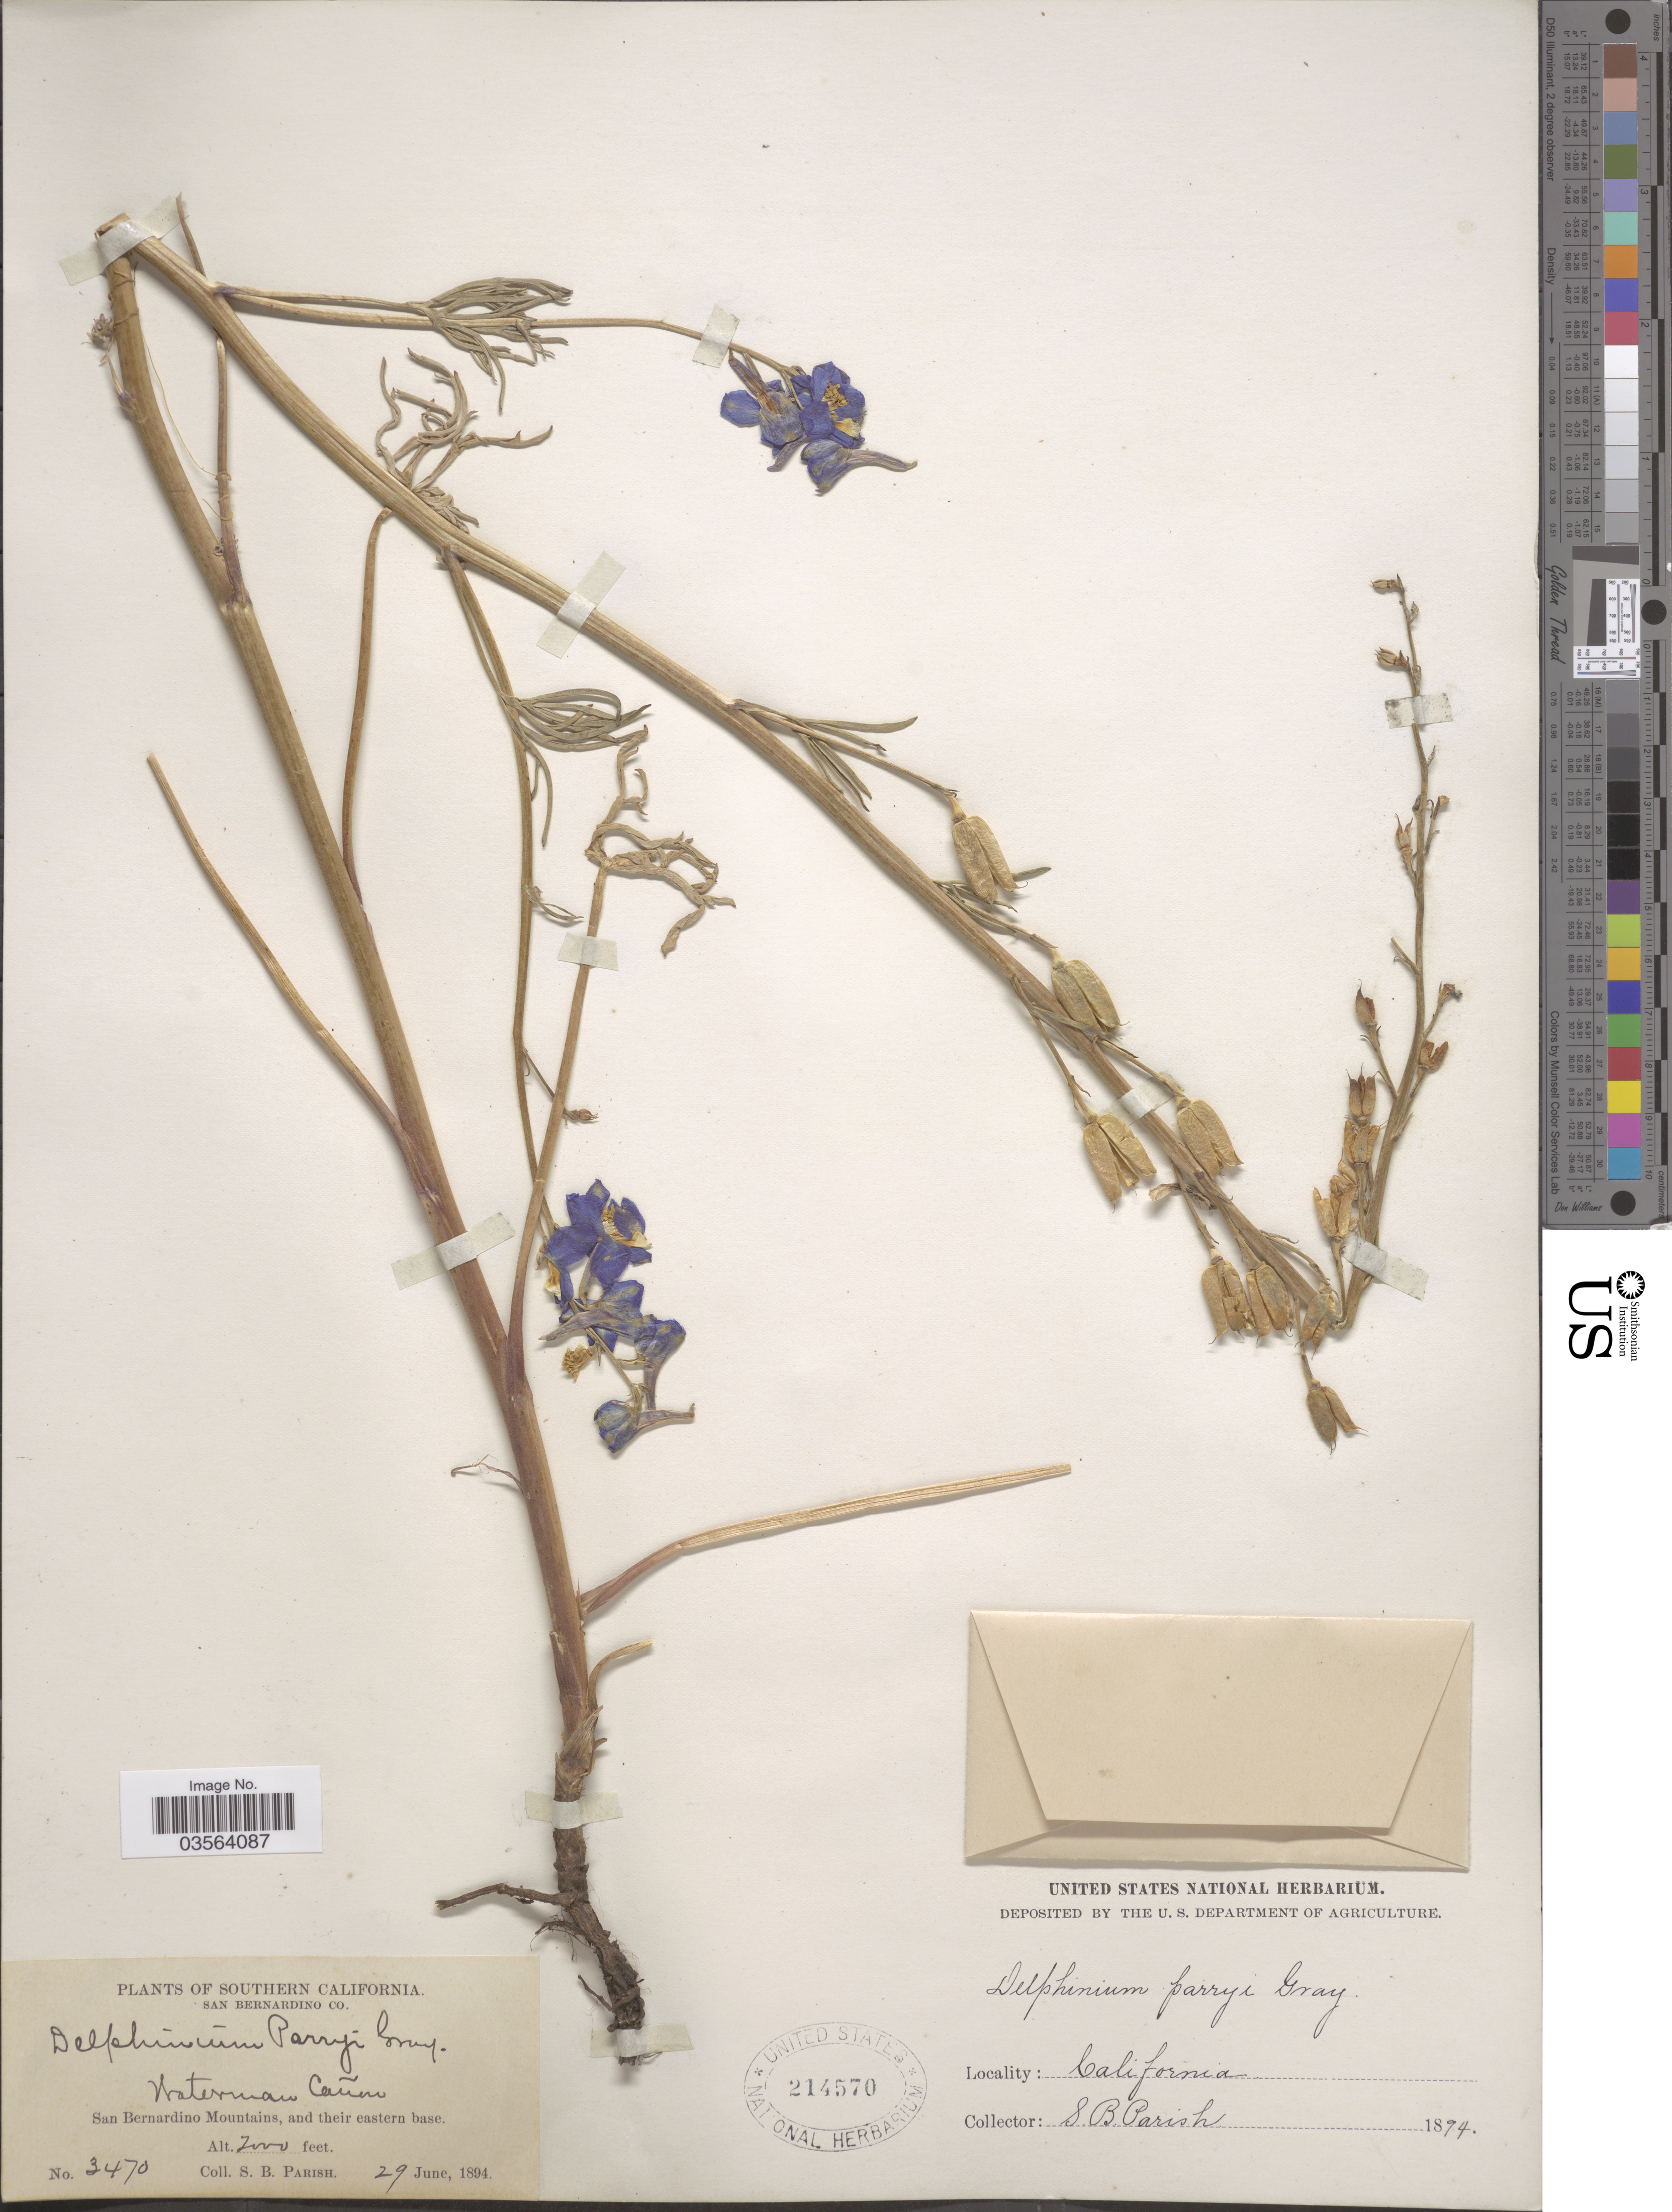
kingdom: Plantae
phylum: Tracheophyta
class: Magnoliopsida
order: Ranunculales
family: Ranunculaceae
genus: Delphinium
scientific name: Delphinium parryi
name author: A. Gray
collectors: S. B. Parish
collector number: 3470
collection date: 1894-06-29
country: United States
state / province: California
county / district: San Bernardino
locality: Southern California. San Bernardino co. Waterman Cañon. San Bernardino Mountains, and their eastern base.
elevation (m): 610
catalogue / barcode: US 214570